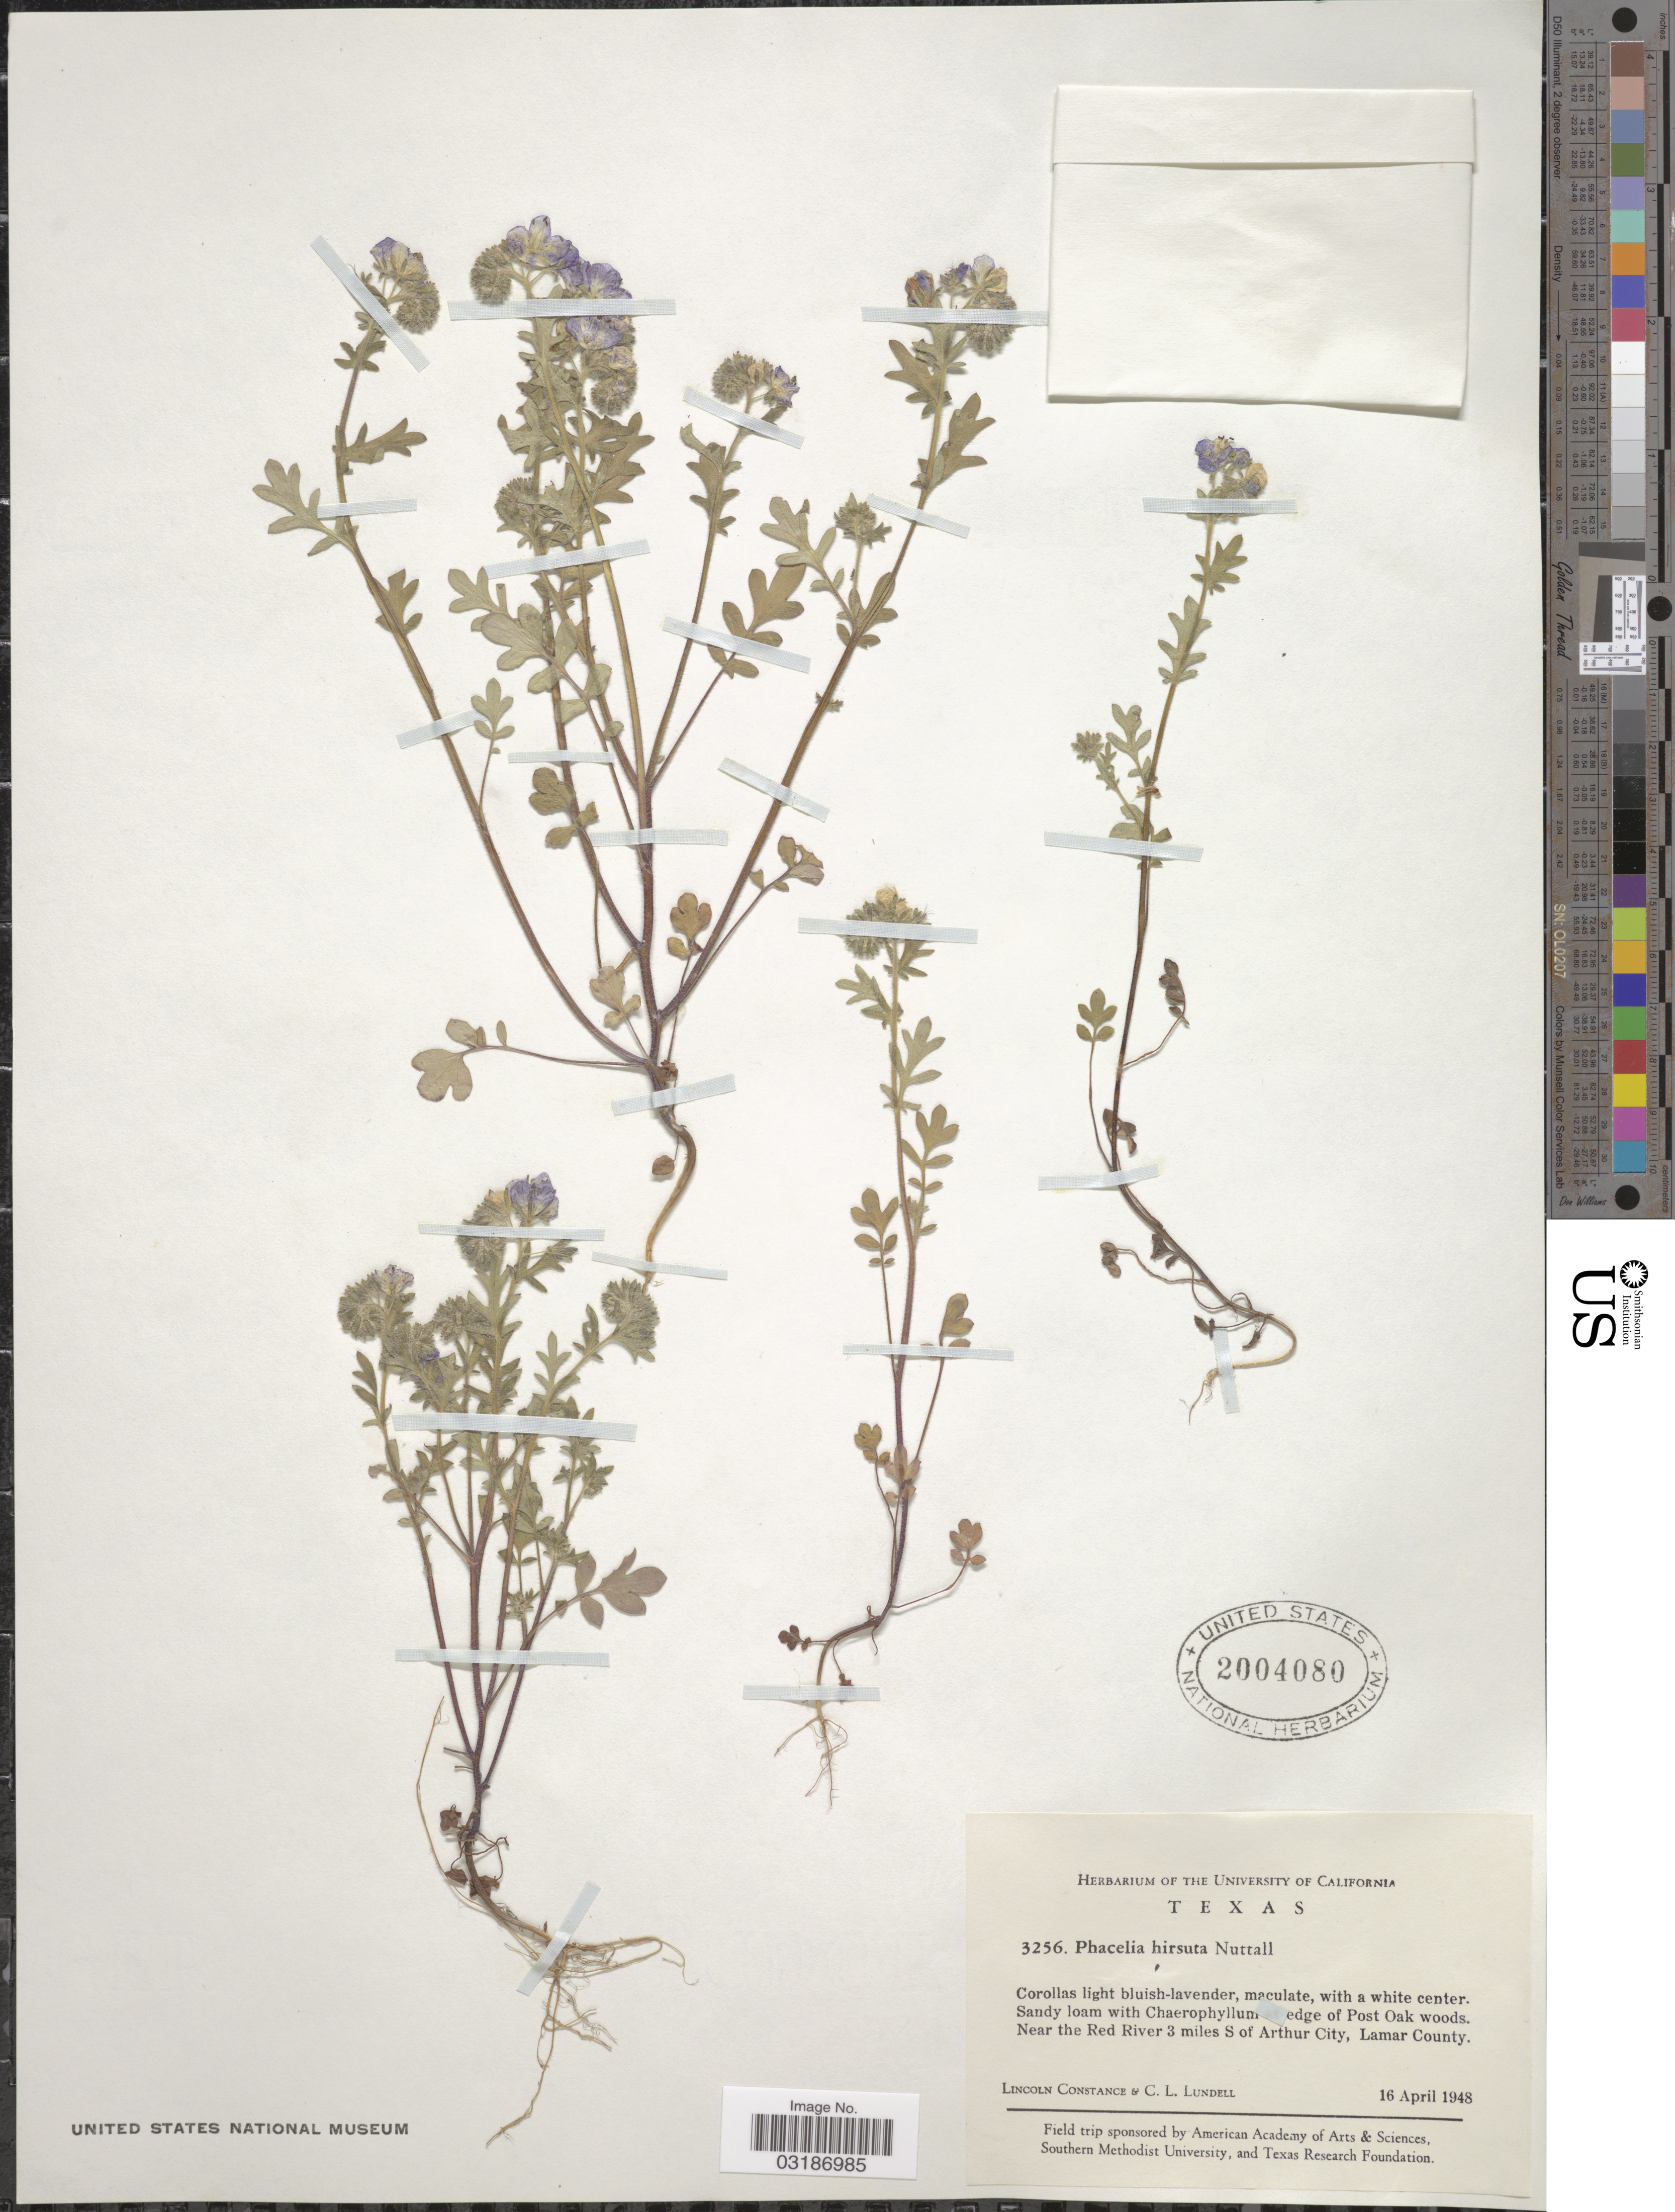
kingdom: Plantae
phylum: Tracheophyta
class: Magnoliopsida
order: Boraginales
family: Hydrophyllaceae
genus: Phacelia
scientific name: Phacelia hirsuta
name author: Nutt.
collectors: L. Constance & C. L. Lundell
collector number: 3256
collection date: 1948-04-16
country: United States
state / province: Texas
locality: Near the Red River 3 miles S of Arthur City, Lamar County.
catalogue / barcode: US 2004080